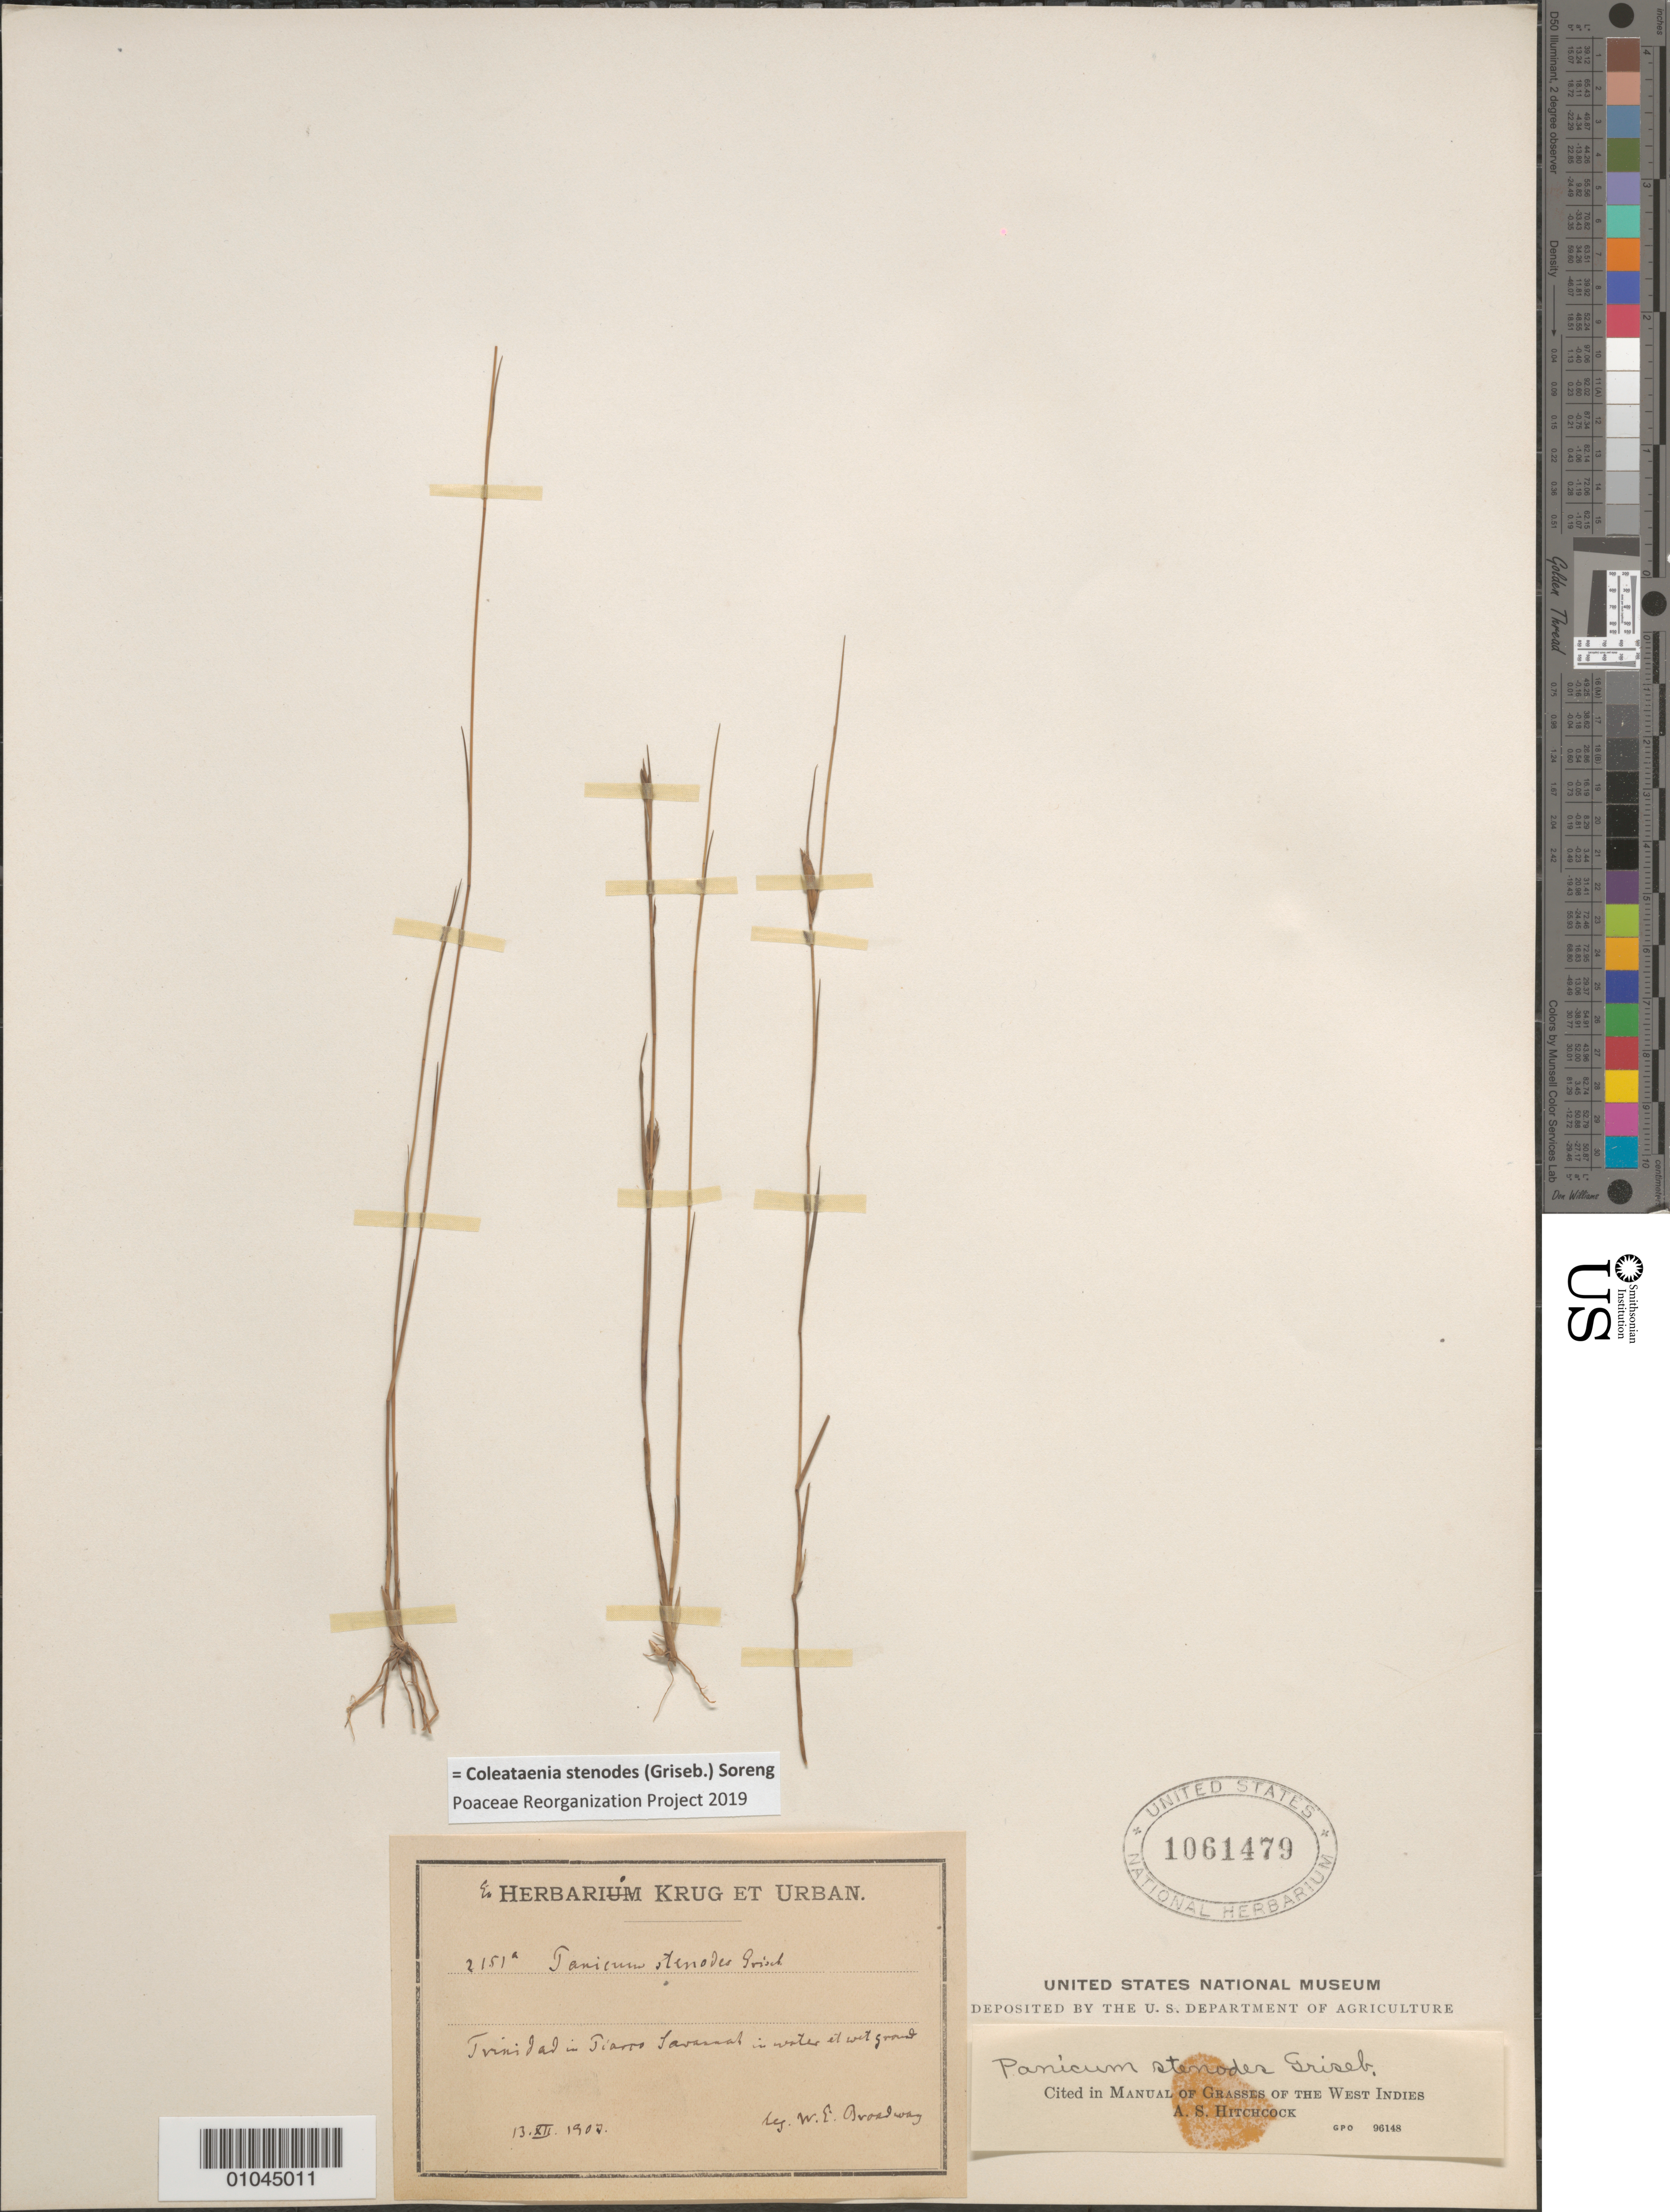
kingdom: Plantae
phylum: Tracheophyta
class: Liliopsida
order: Poales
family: Poaceae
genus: Panicum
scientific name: Panicum stenodes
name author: Griseb.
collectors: W. E. Broadway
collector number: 2151a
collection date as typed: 13 Dec 1907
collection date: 1907-12-13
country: Trinidad and Tobago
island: Trinidad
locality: Piarco savannah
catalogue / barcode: US 1061479